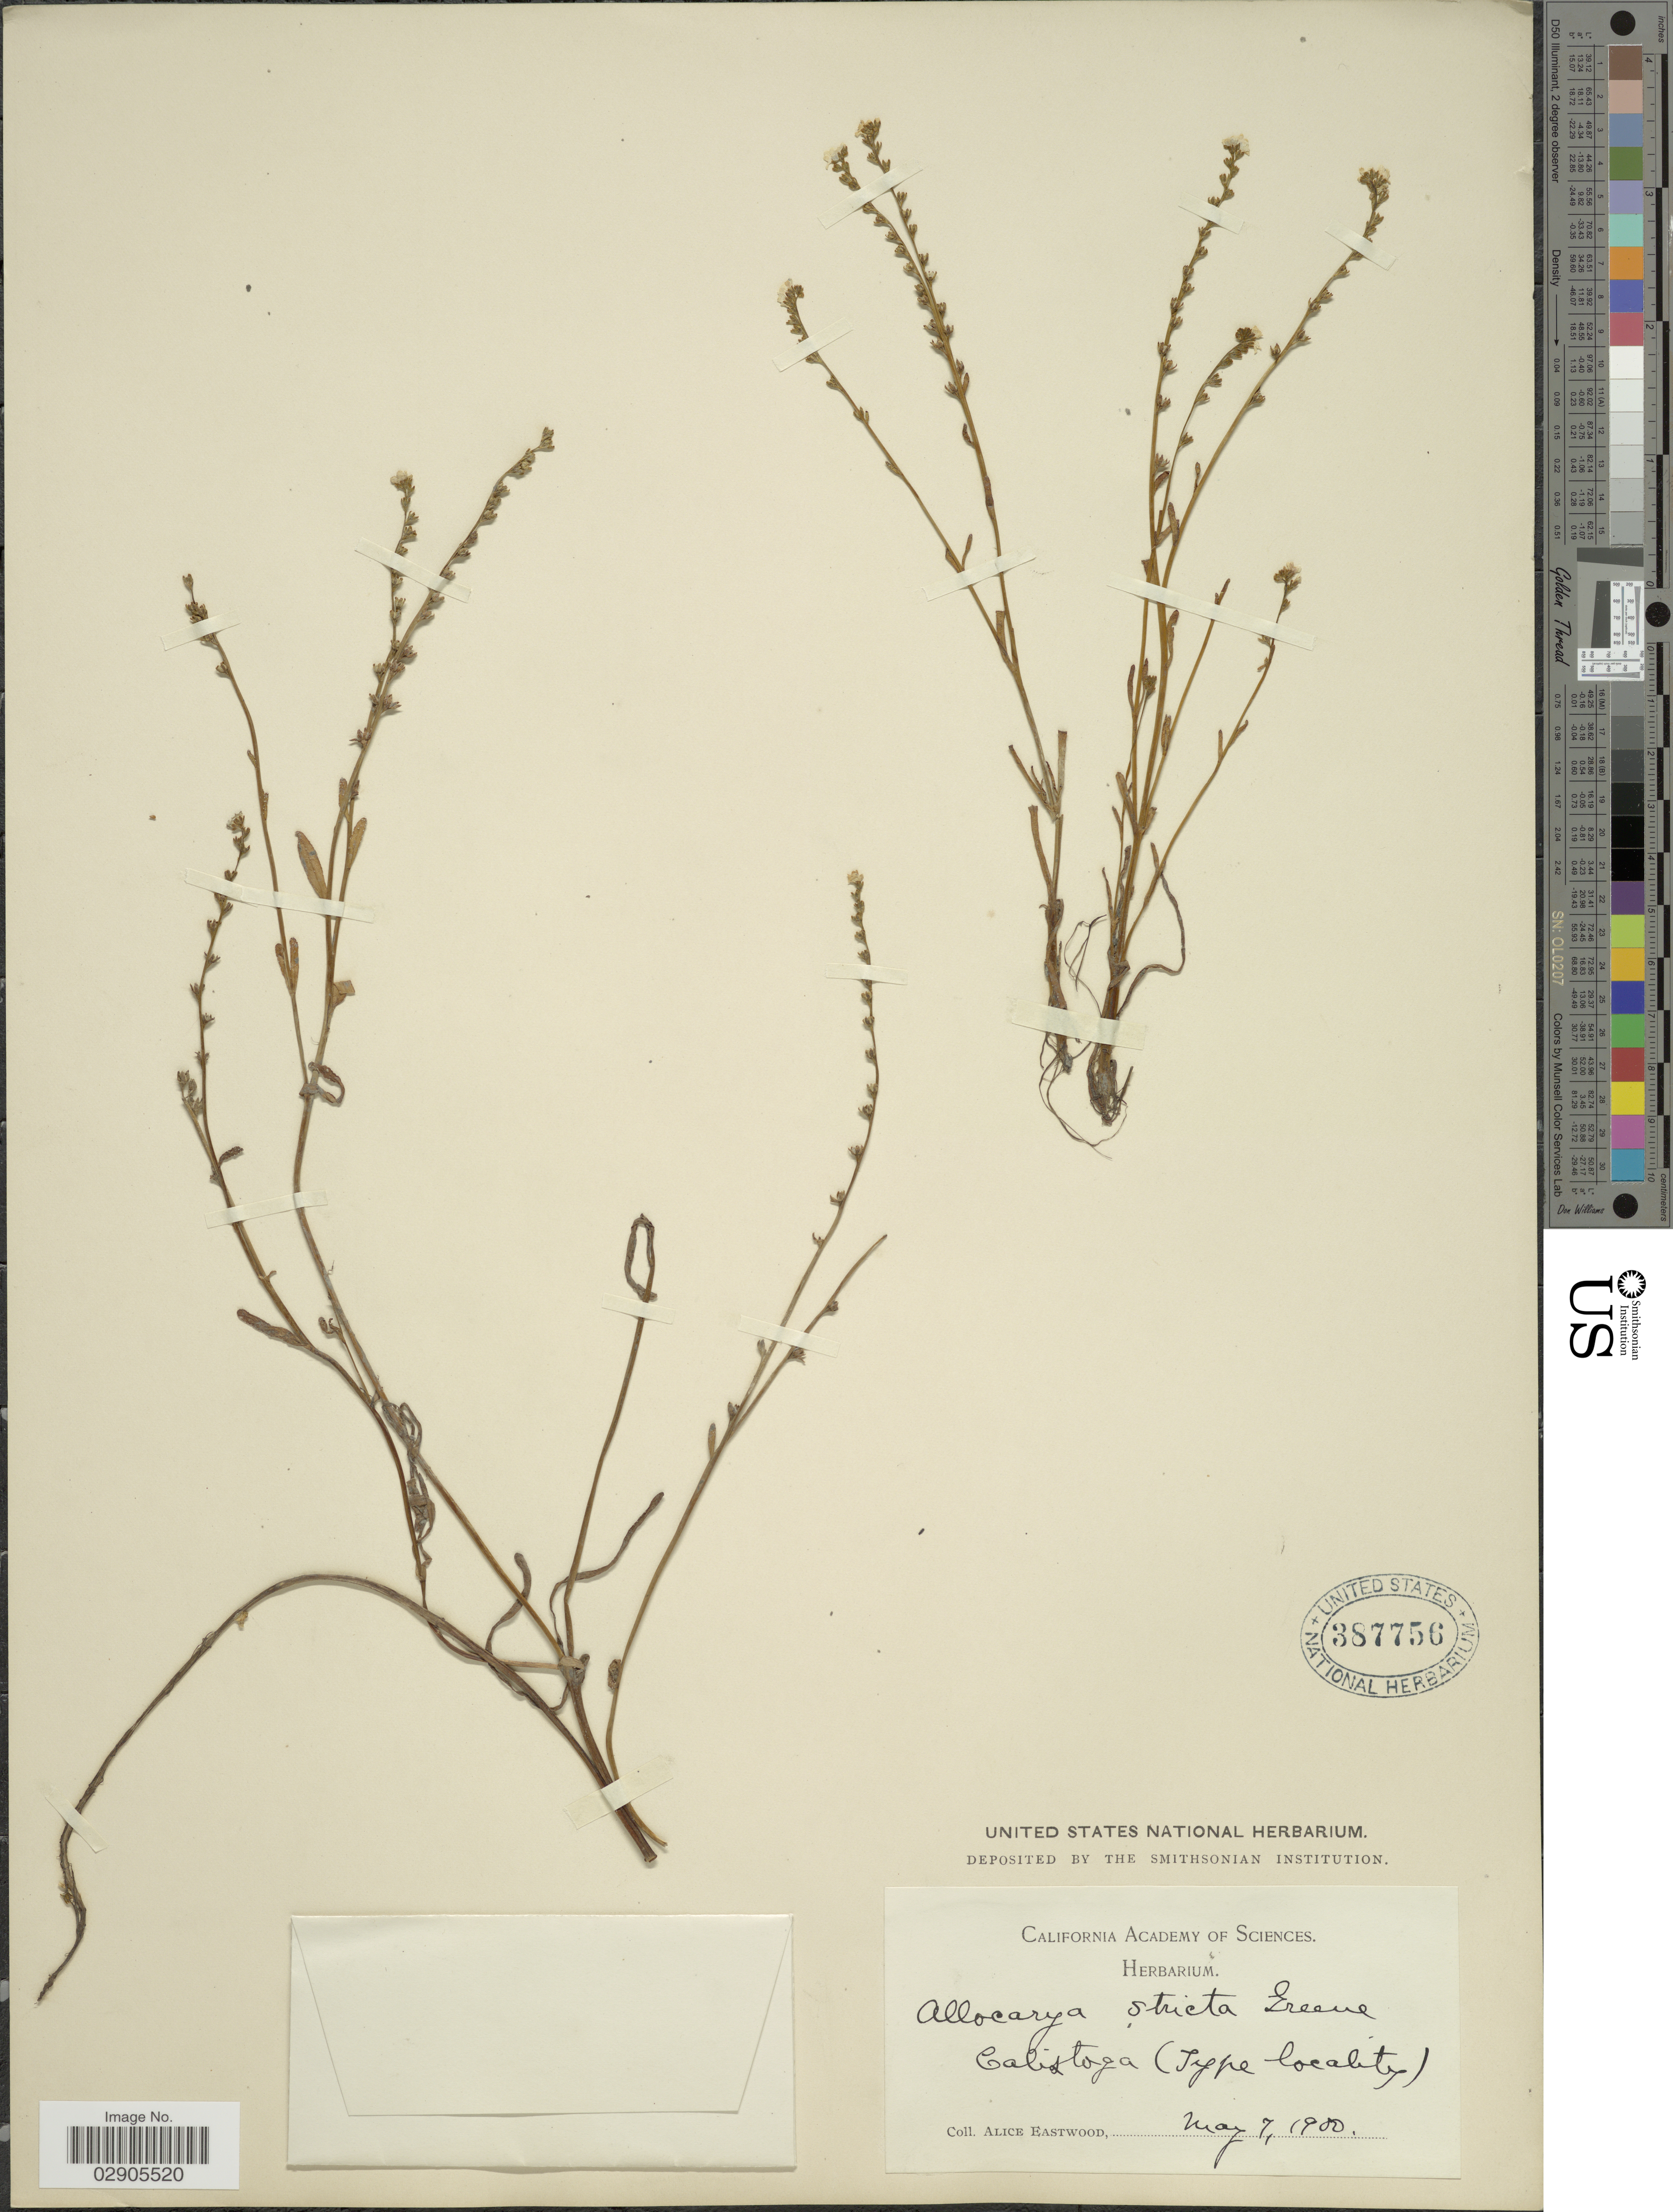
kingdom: Plantae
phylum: Tracheophyta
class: Magnoliopsida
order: Boraginales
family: Boraginaceae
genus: Allocarya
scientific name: Allocarya stricta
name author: Greene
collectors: A. Eastwood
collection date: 1900-05-07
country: United States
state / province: California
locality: Calistoga.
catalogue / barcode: US 387756